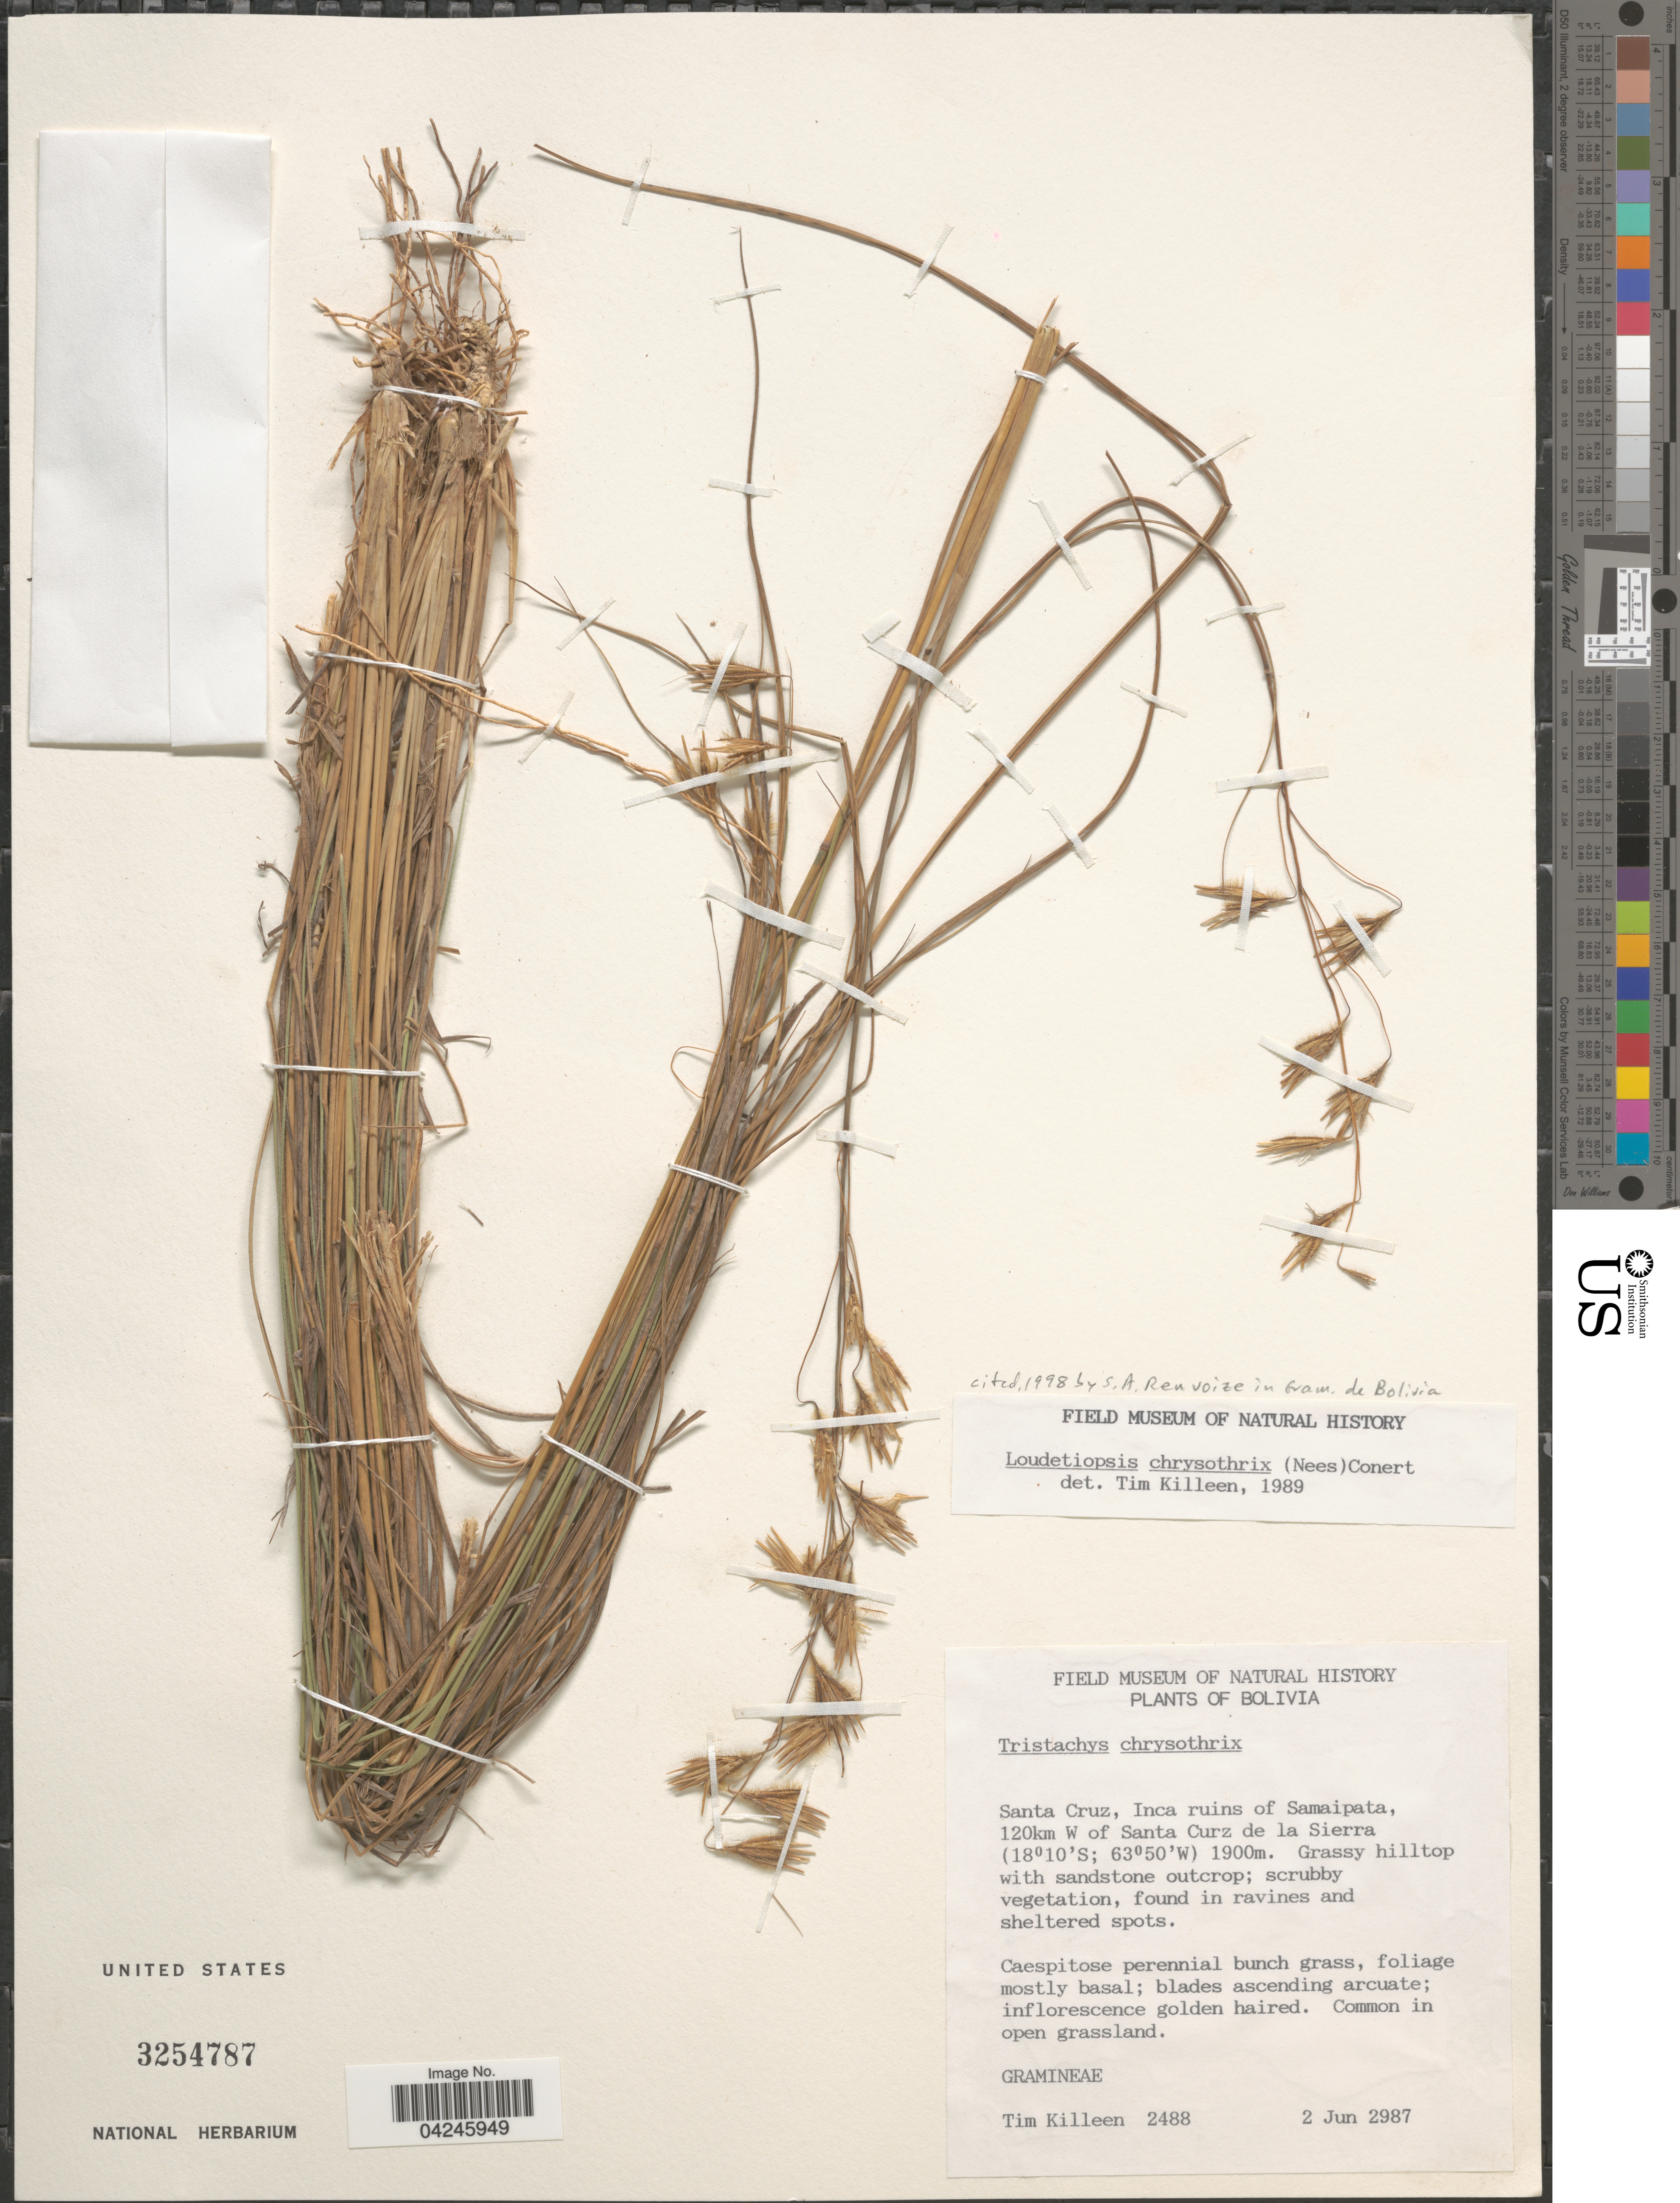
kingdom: Plantae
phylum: Tracheophyta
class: Liliopsida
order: Poales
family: Poaceae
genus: Loudetiopsis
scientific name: Loudetiopsis chrysothrix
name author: (Nees) Conert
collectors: T. J. Killeen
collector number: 2488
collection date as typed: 2 Jun 2987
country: Bolivia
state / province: Santa Cruz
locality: Inca ruins of Samaipata, 120km W of Santa Curz de la Sierra.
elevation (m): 1900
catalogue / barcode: US 3254787